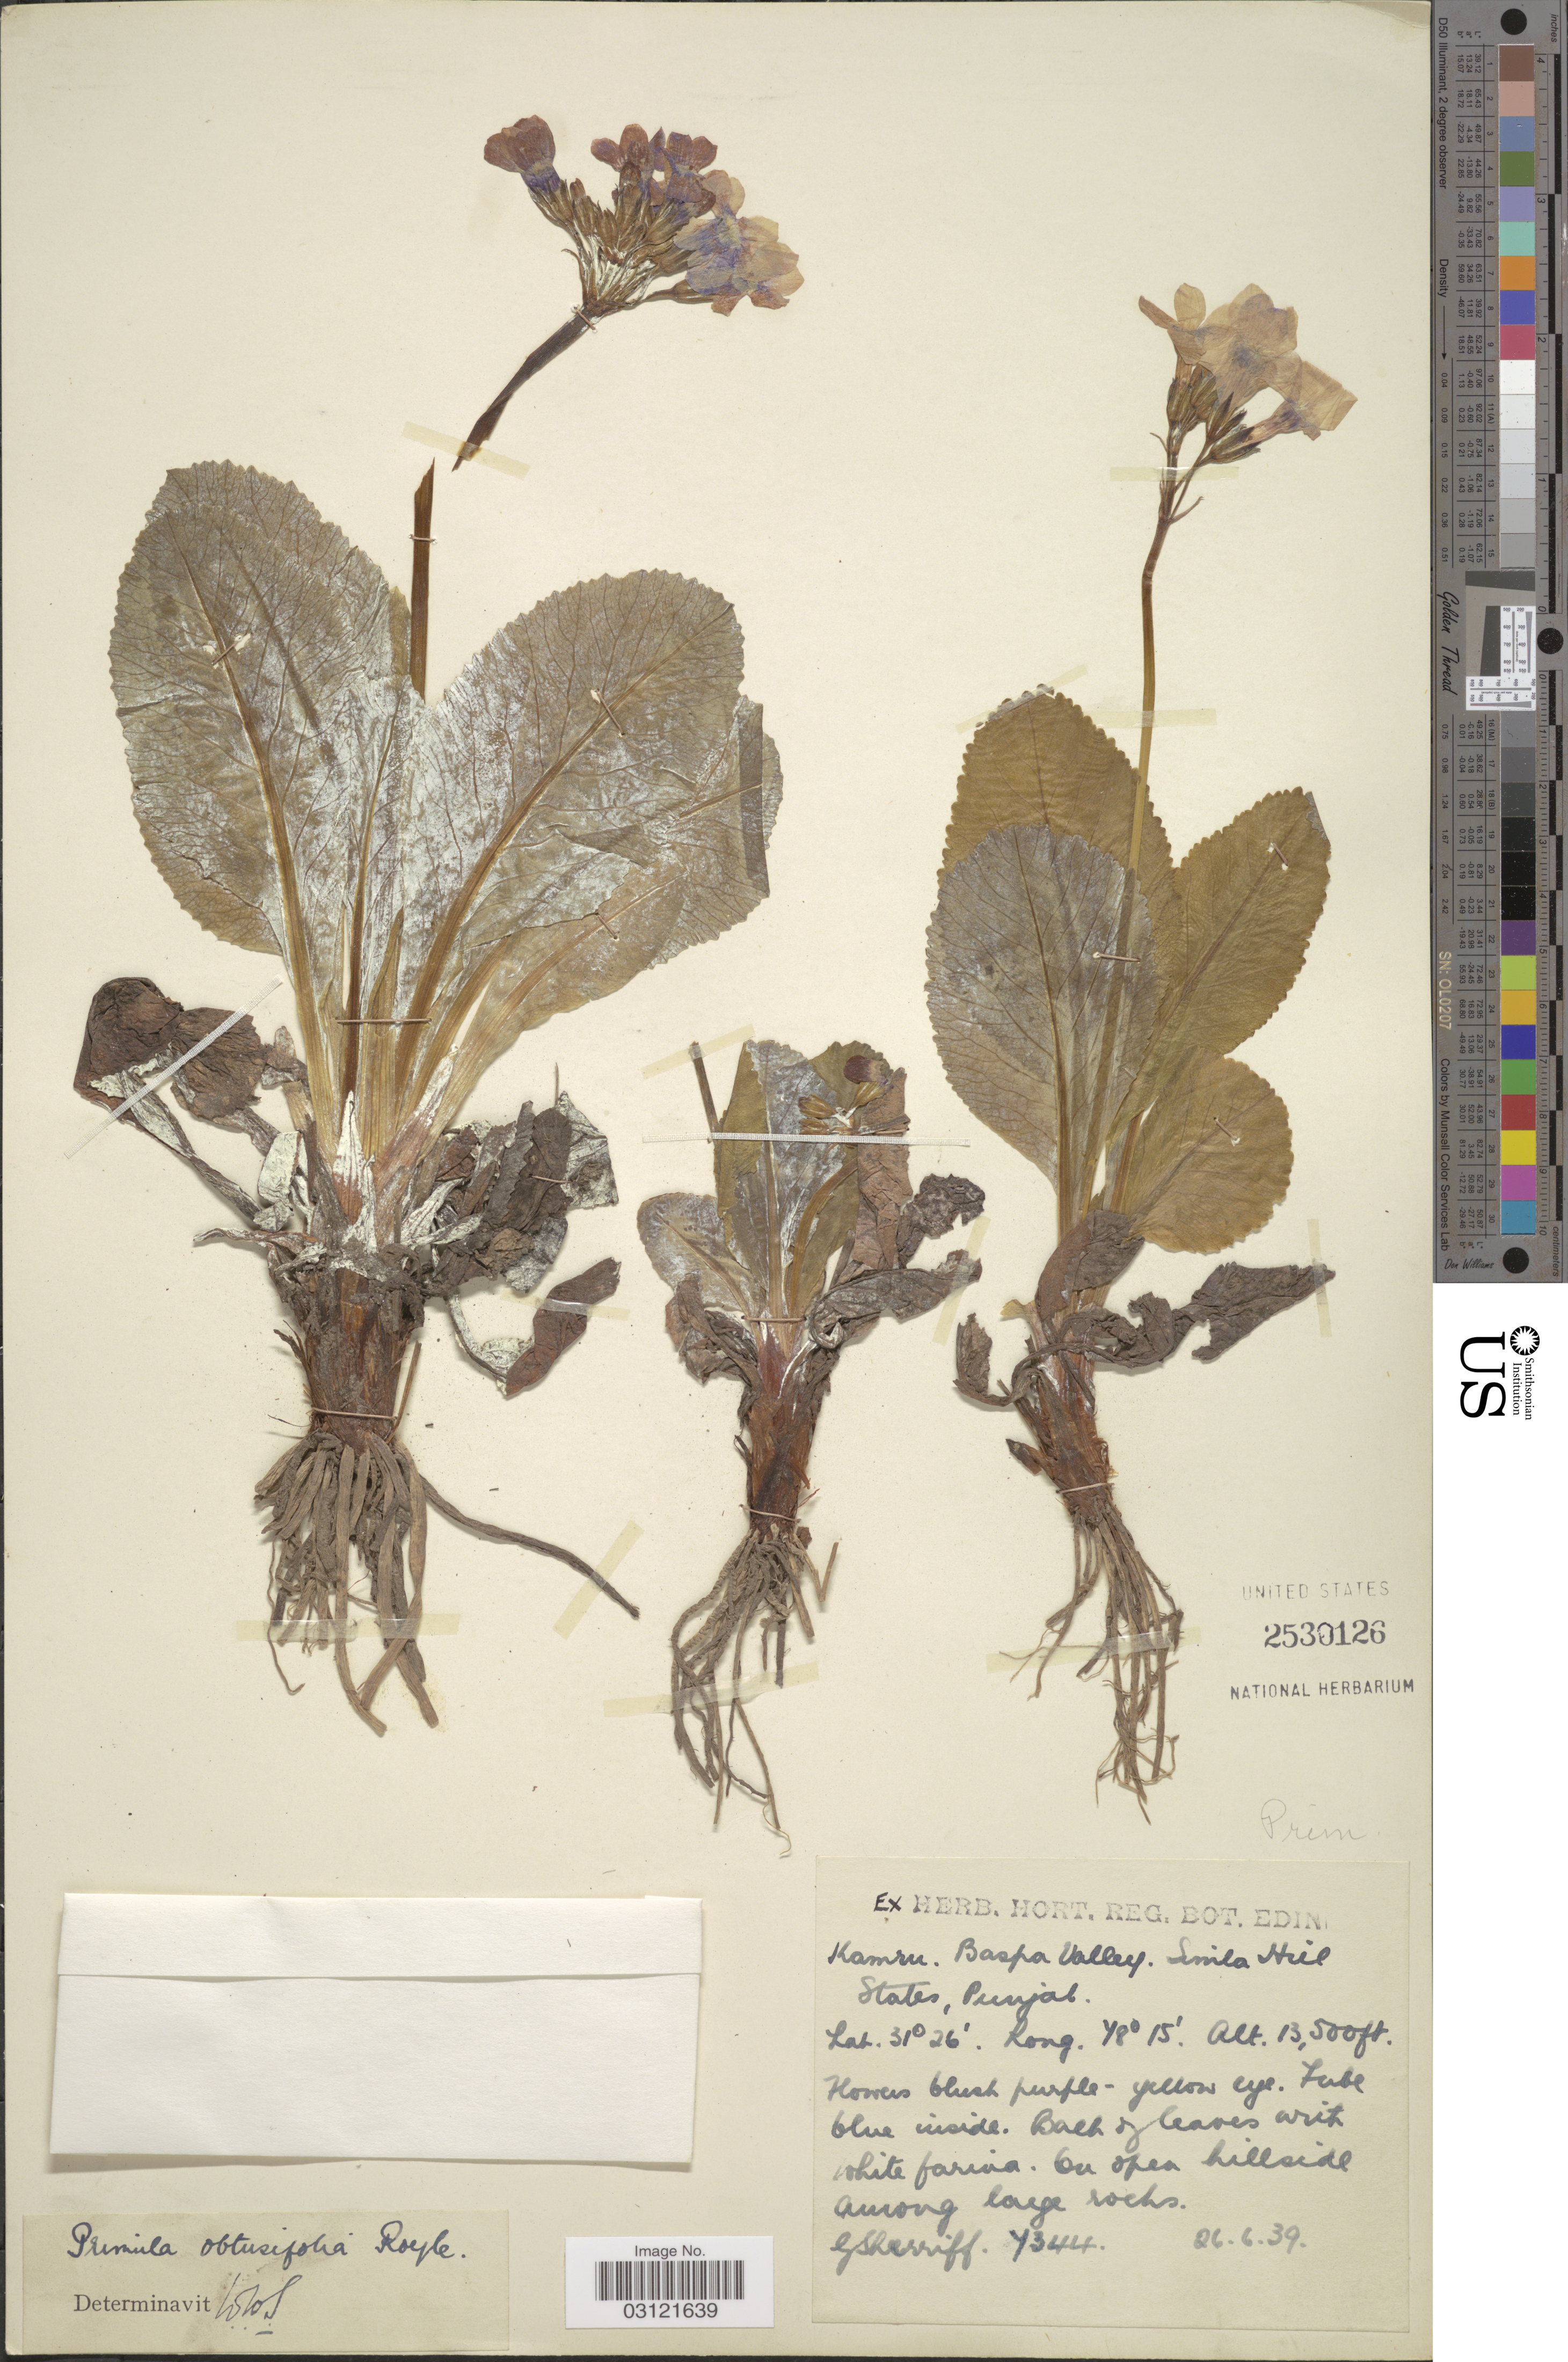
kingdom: Plantae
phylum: Tracheophyta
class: Magnoliopsida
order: Ericales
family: Primulaceae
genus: Primula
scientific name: Primula obtusifolia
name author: Royle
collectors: G. Sherriff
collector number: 7344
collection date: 1939-06-26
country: India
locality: Kamru. Baspa Valley. Simla Hill States, Punjab.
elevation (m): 4115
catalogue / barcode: US 2530126